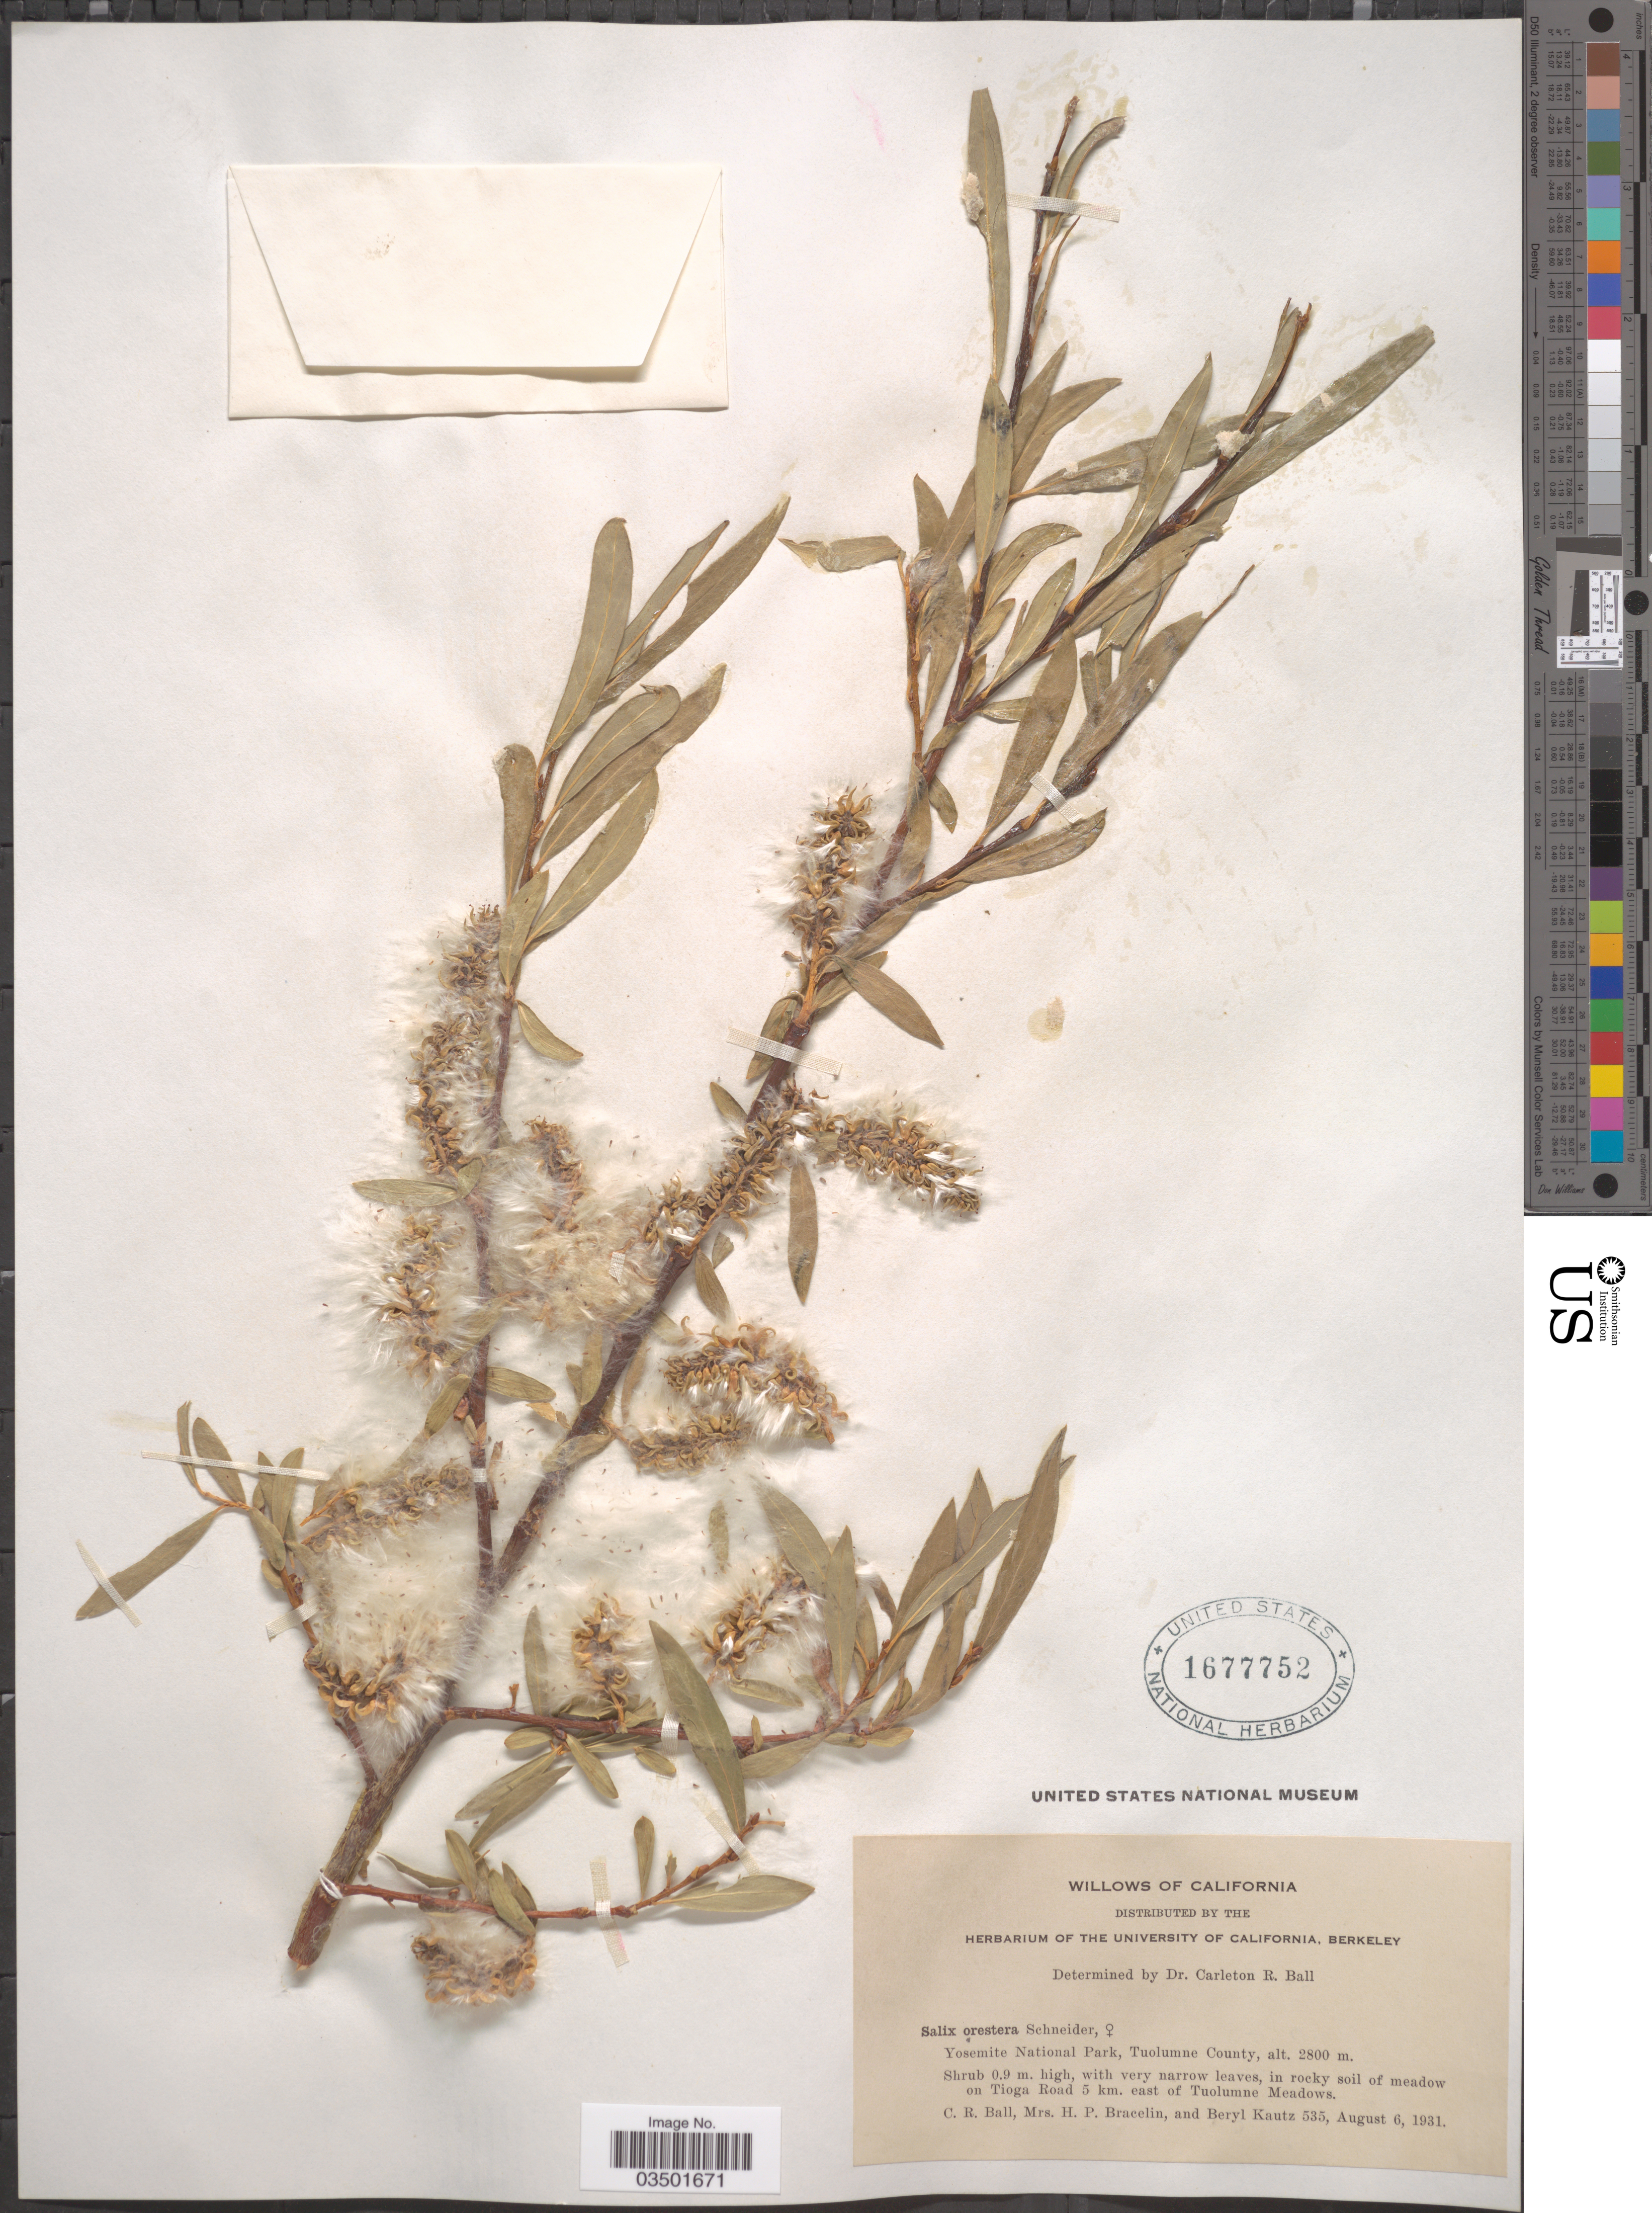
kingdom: Plantae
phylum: Tracheophyta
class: Magnoliopsida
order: Malpighiales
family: Salicaceae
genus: Salix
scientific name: Salix orestera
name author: C.K. Schneid.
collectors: C. R. Ball, H. Bracelin & B. Kautz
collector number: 535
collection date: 1931-08-06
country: United States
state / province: California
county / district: Tuolumne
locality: Yosemite National Park, Tuolumne County. On Tioga Road 5 km. east of Tuolumne Meadows.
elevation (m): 2800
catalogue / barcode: US 1677752